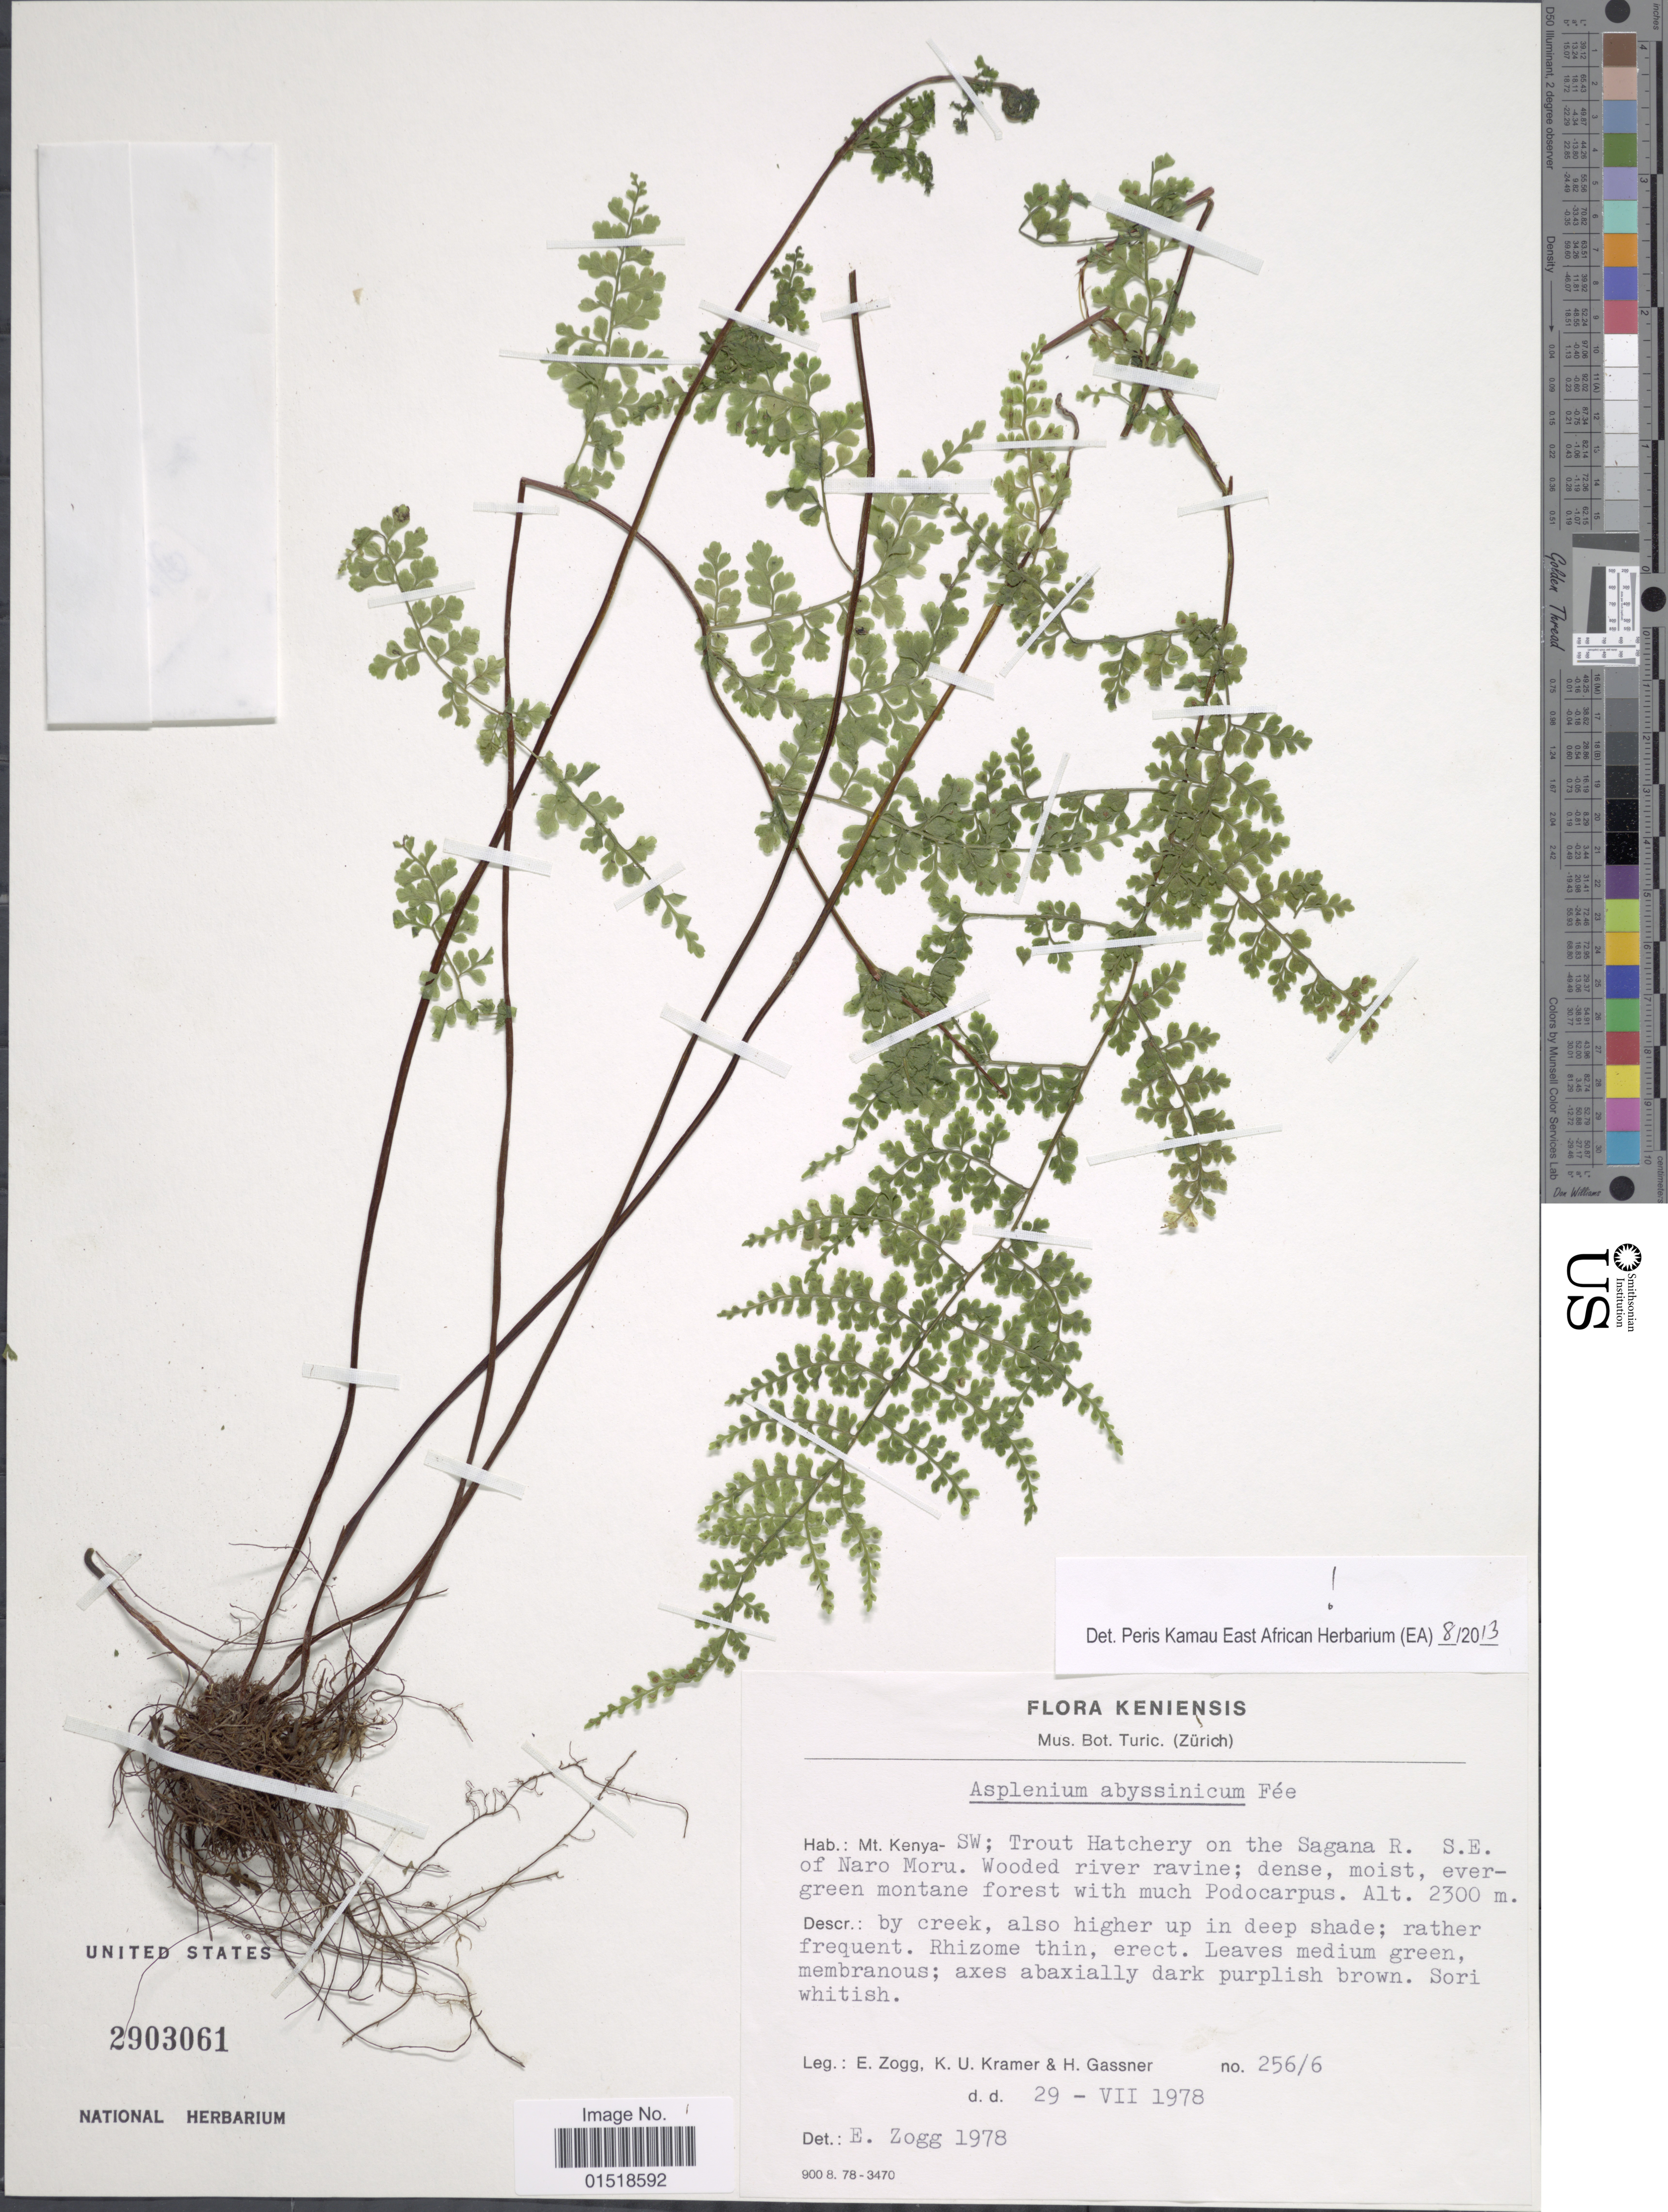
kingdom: Plantae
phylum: Tracheophyta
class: Polypodiopsida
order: Polypodiales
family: Aspleniaceae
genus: Asplenium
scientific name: Asplenium abyssinicum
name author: Fée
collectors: E. Zogg, K. U. Kramer & H. Gassner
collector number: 256/6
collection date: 1978-07-29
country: Kenya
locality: Keniensis. Mt. Kenya-SW: Trout Hatchery on the Sagana R. S.E. of Naro Moru.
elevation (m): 2300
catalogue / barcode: US 2903061